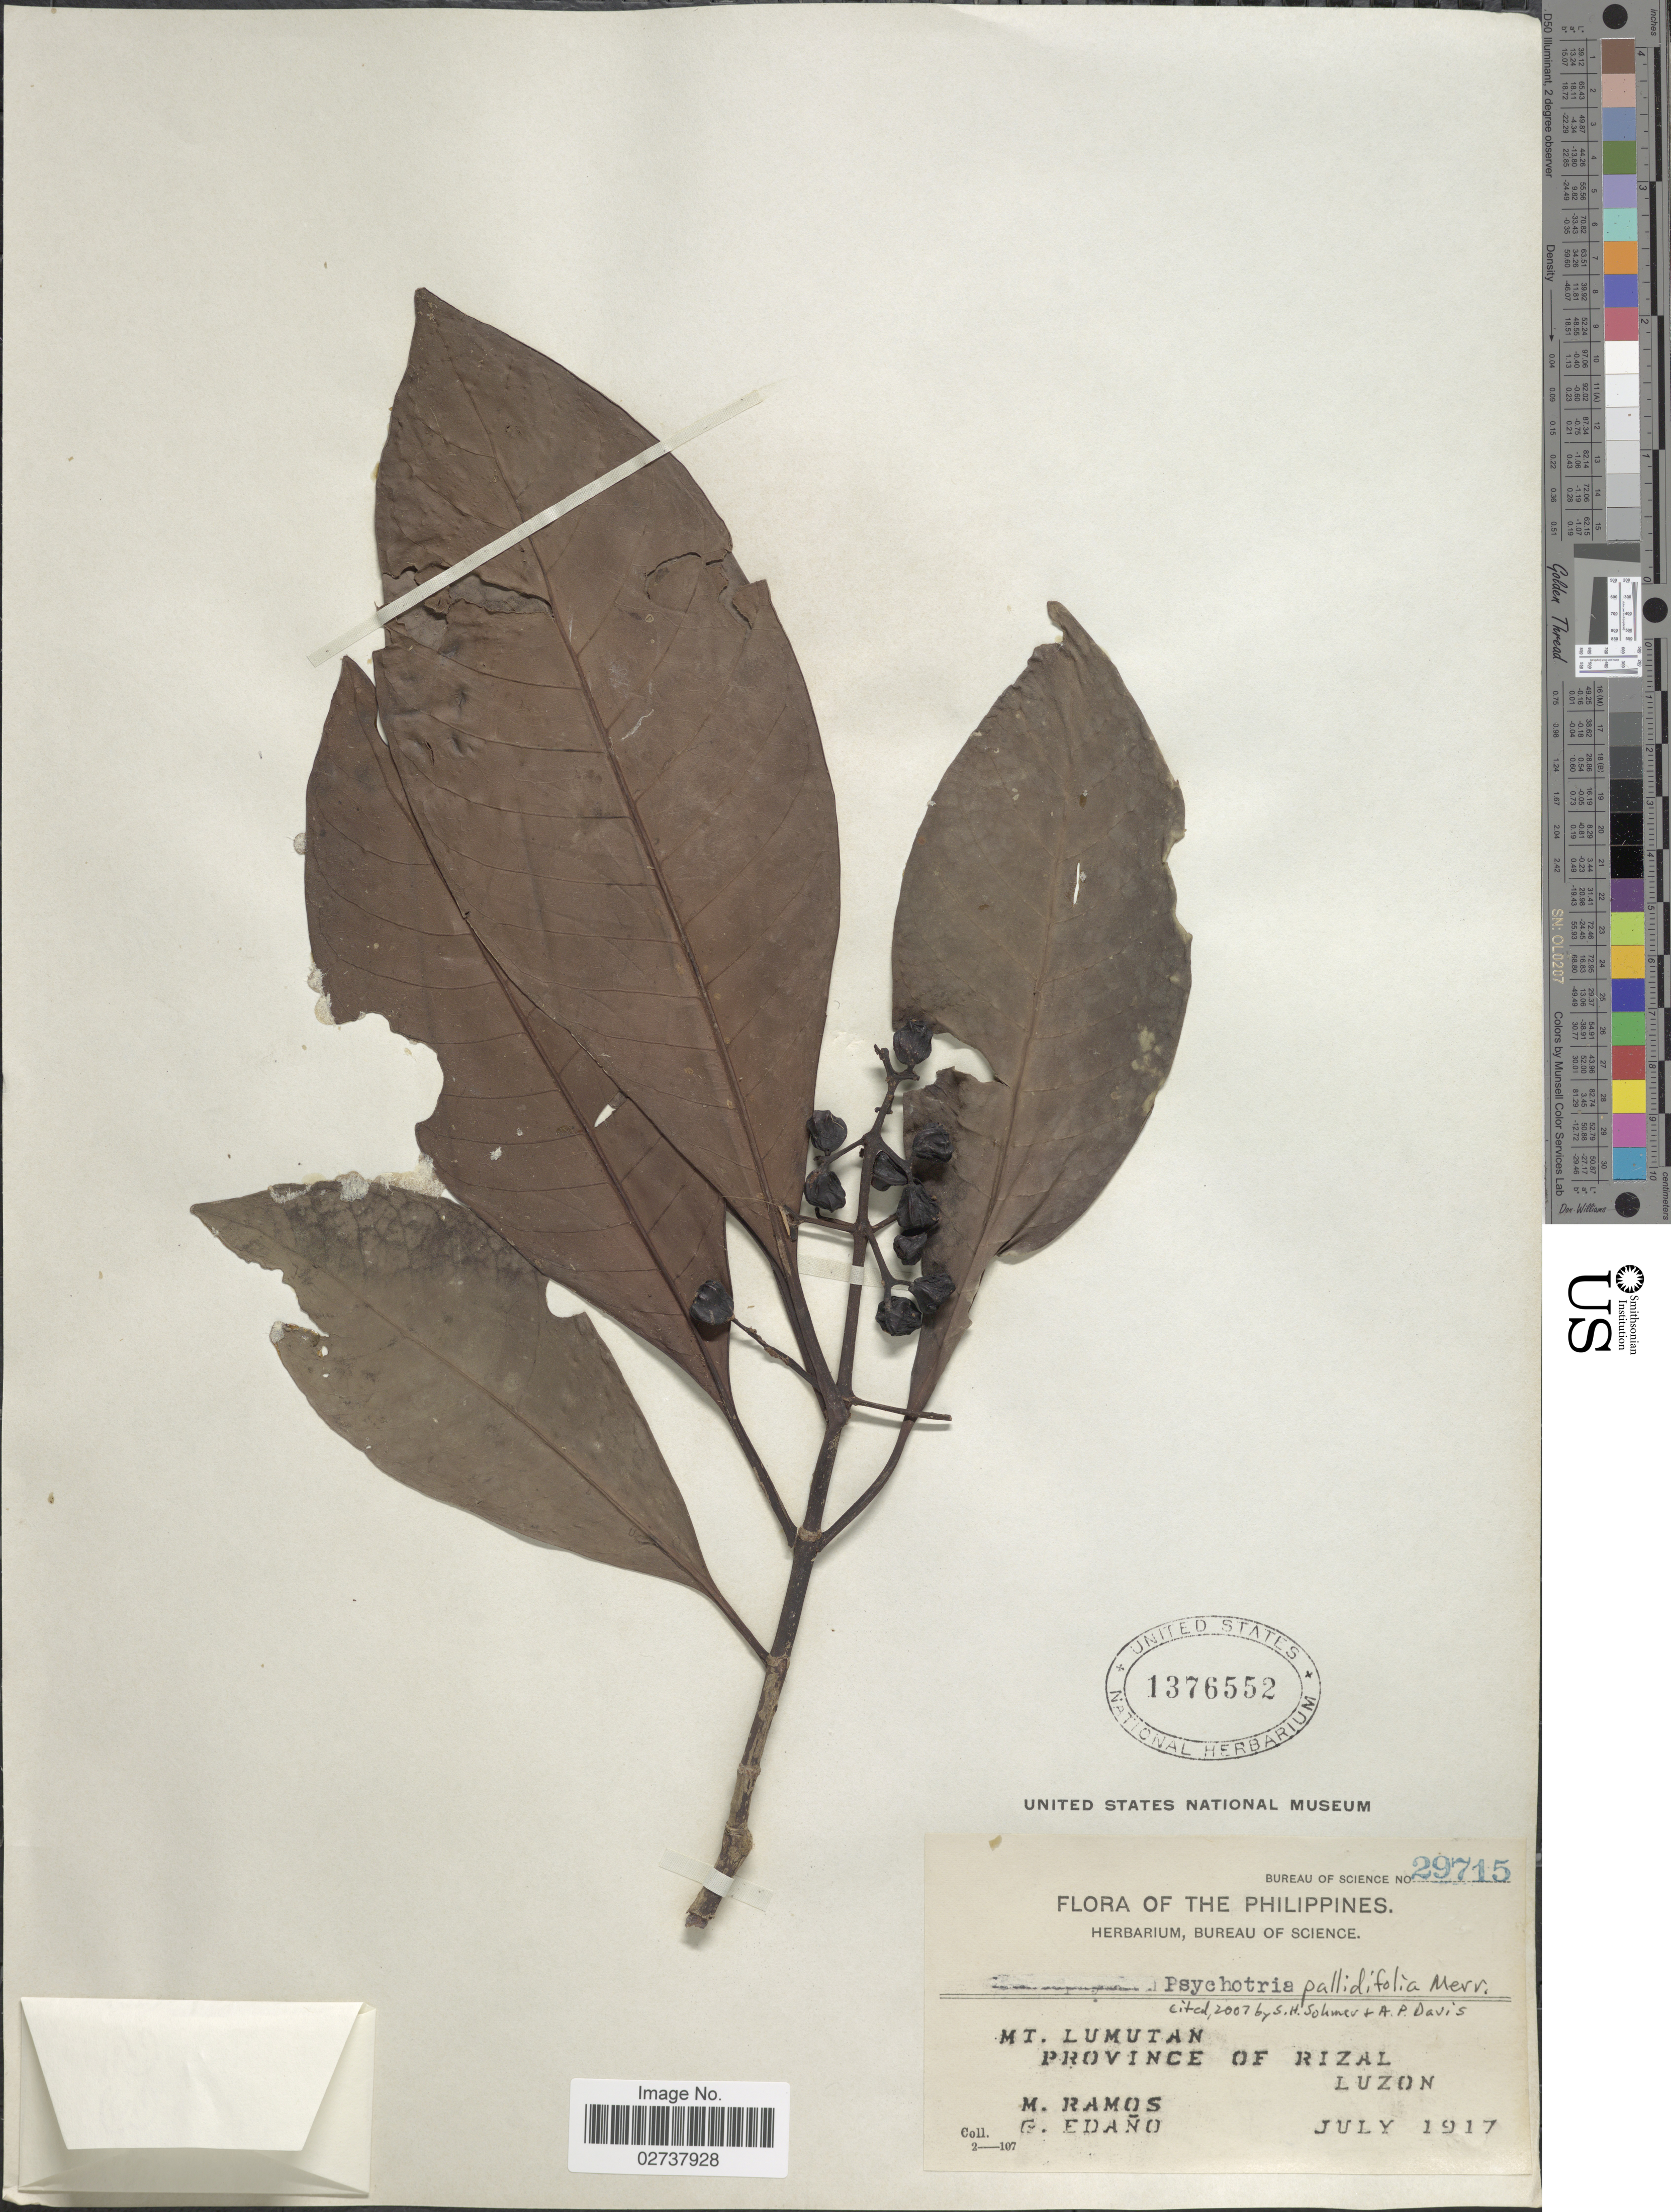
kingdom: Plantae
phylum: Tracheophyta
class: Magnoliopsida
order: Gentianales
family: Rubiaceae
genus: Psychotria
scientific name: Psychotria pallidifolia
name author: Merr.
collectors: M. Ramos & G. Edaño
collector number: Bureau of Science 29715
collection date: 1917-07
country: Philippines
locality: Mt. Lumutan, Province of Rizal. Luzon.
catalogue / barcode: US 1376552